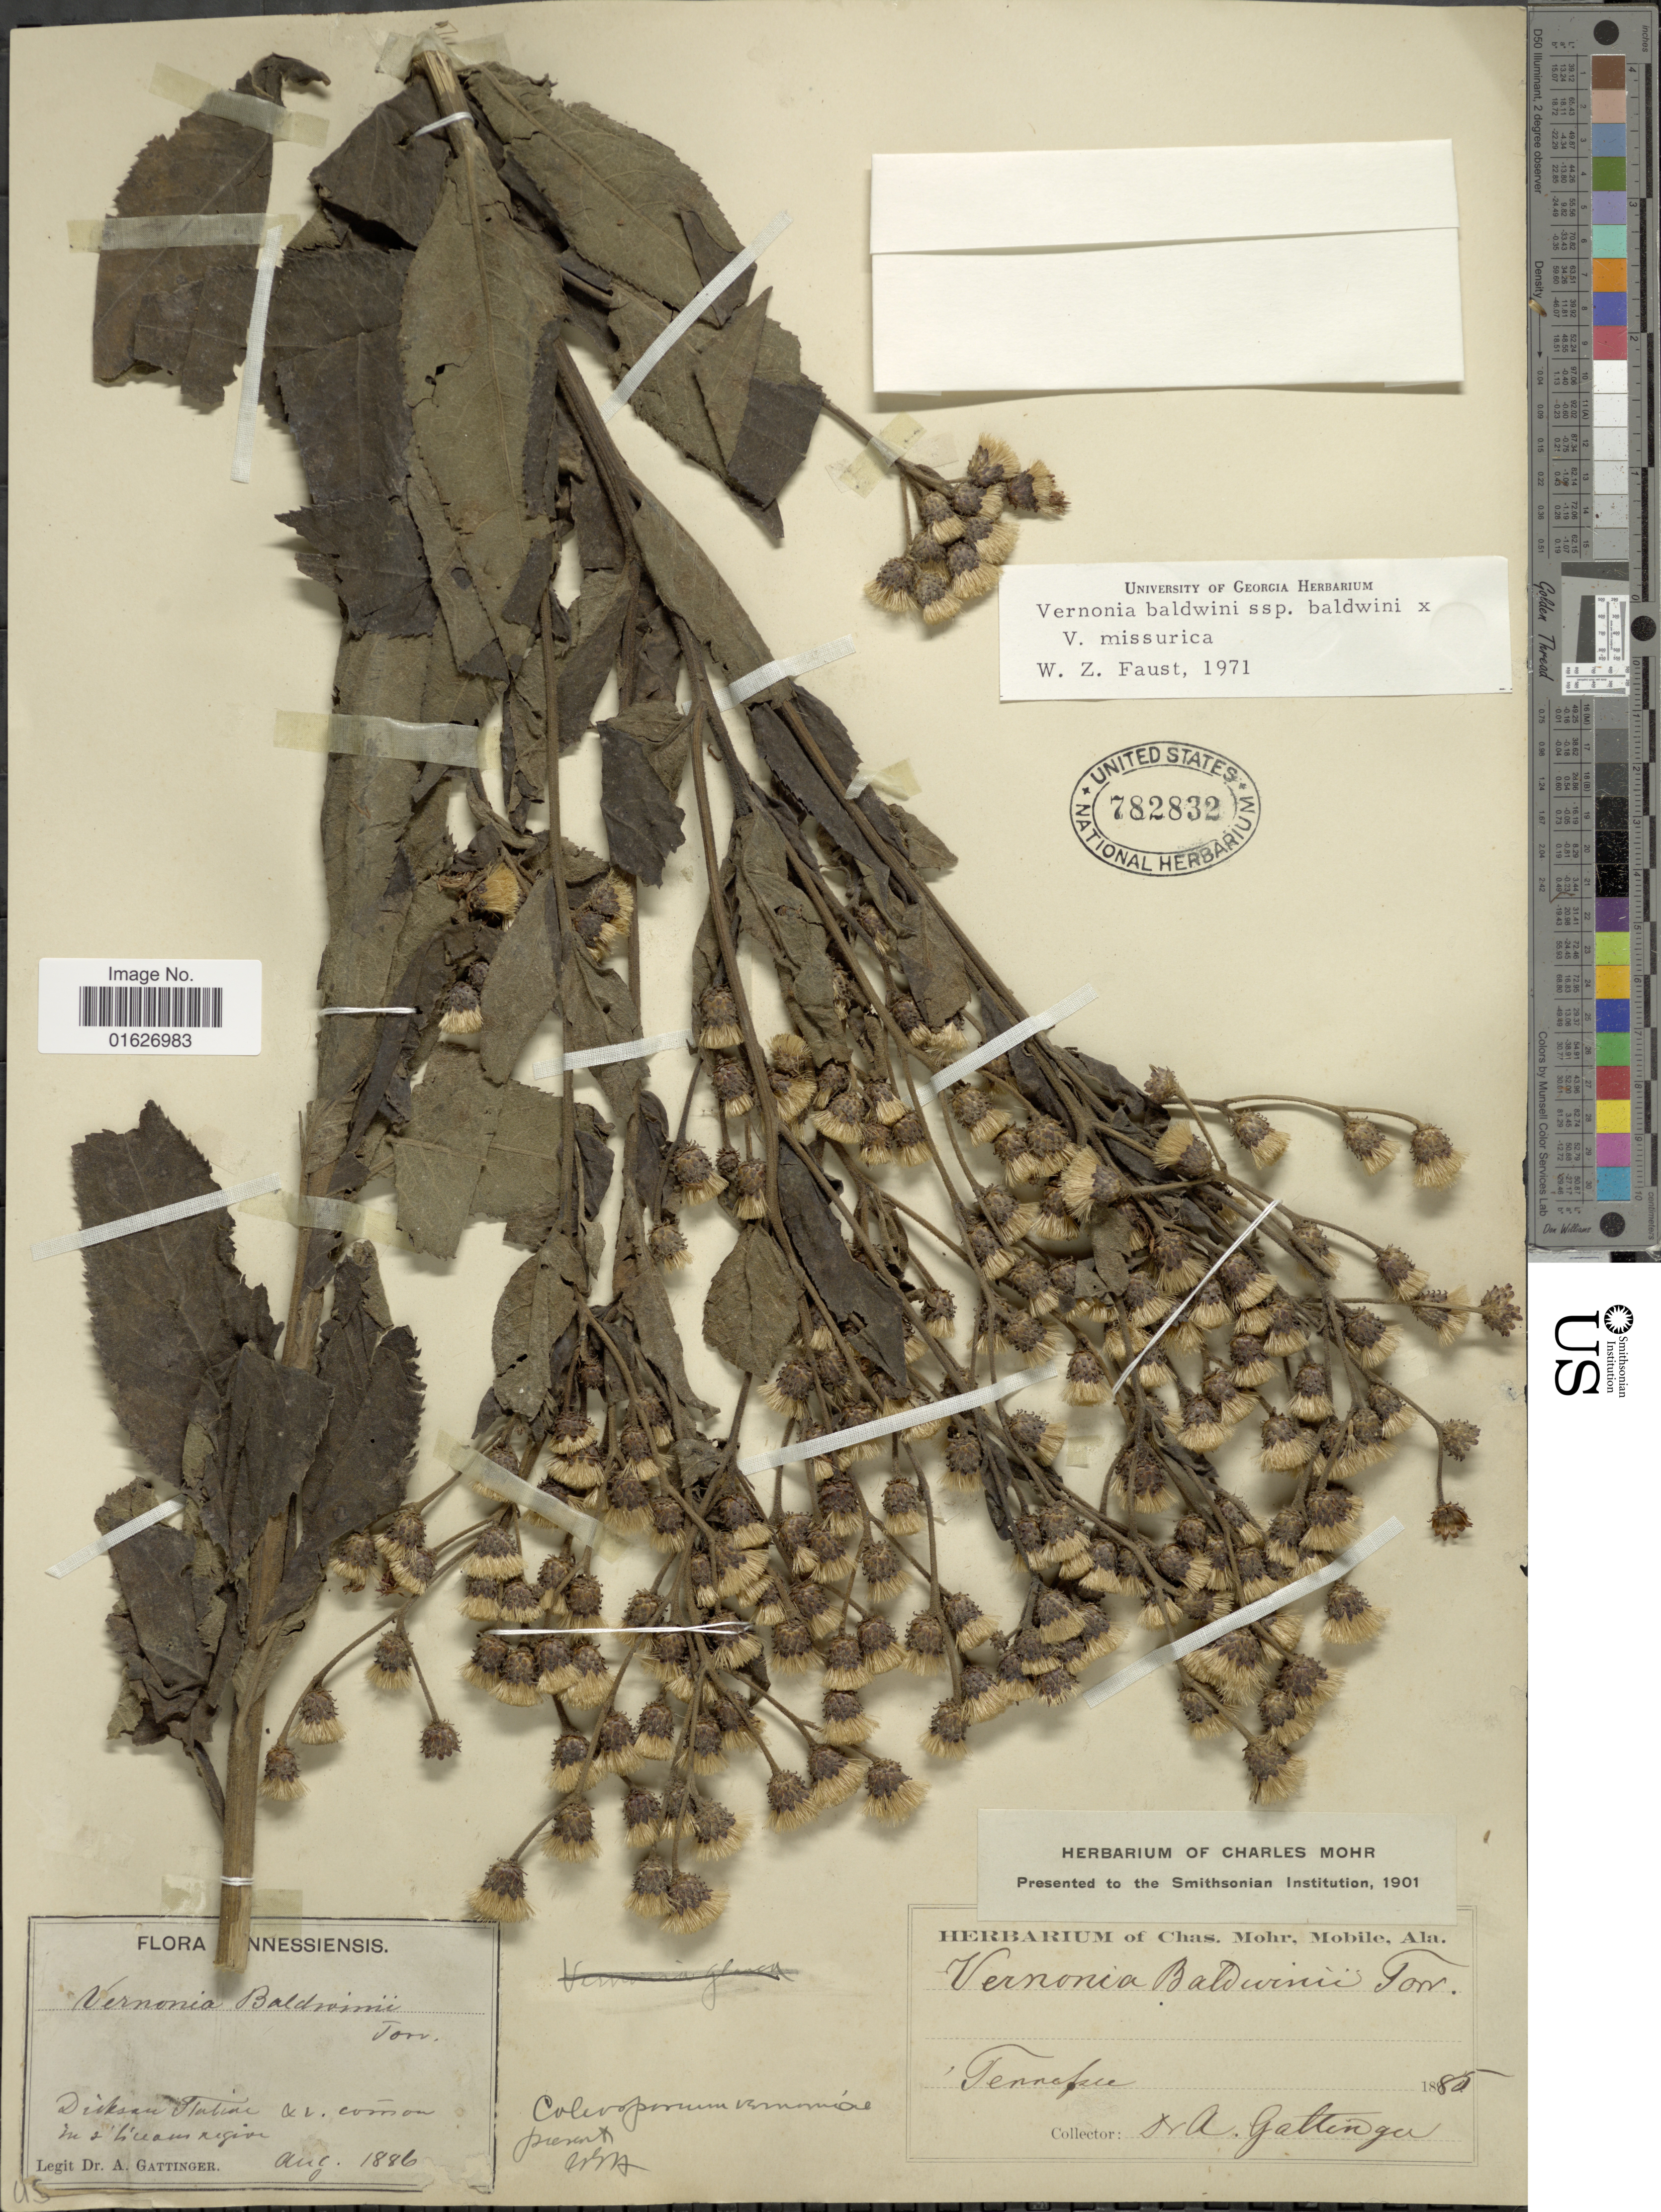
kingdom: Plantae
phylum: Tracheophyta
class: Magnoliopsida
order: Asterales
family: Asteraceae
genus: Vernonia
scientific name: Vernonia baldwinii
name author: Torr.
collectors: A. Gattinger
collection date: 1886-08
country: United States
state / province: Tennessee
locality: Diksen Flabien ar corrison in 2 h'uam region.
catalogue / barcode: US 782832